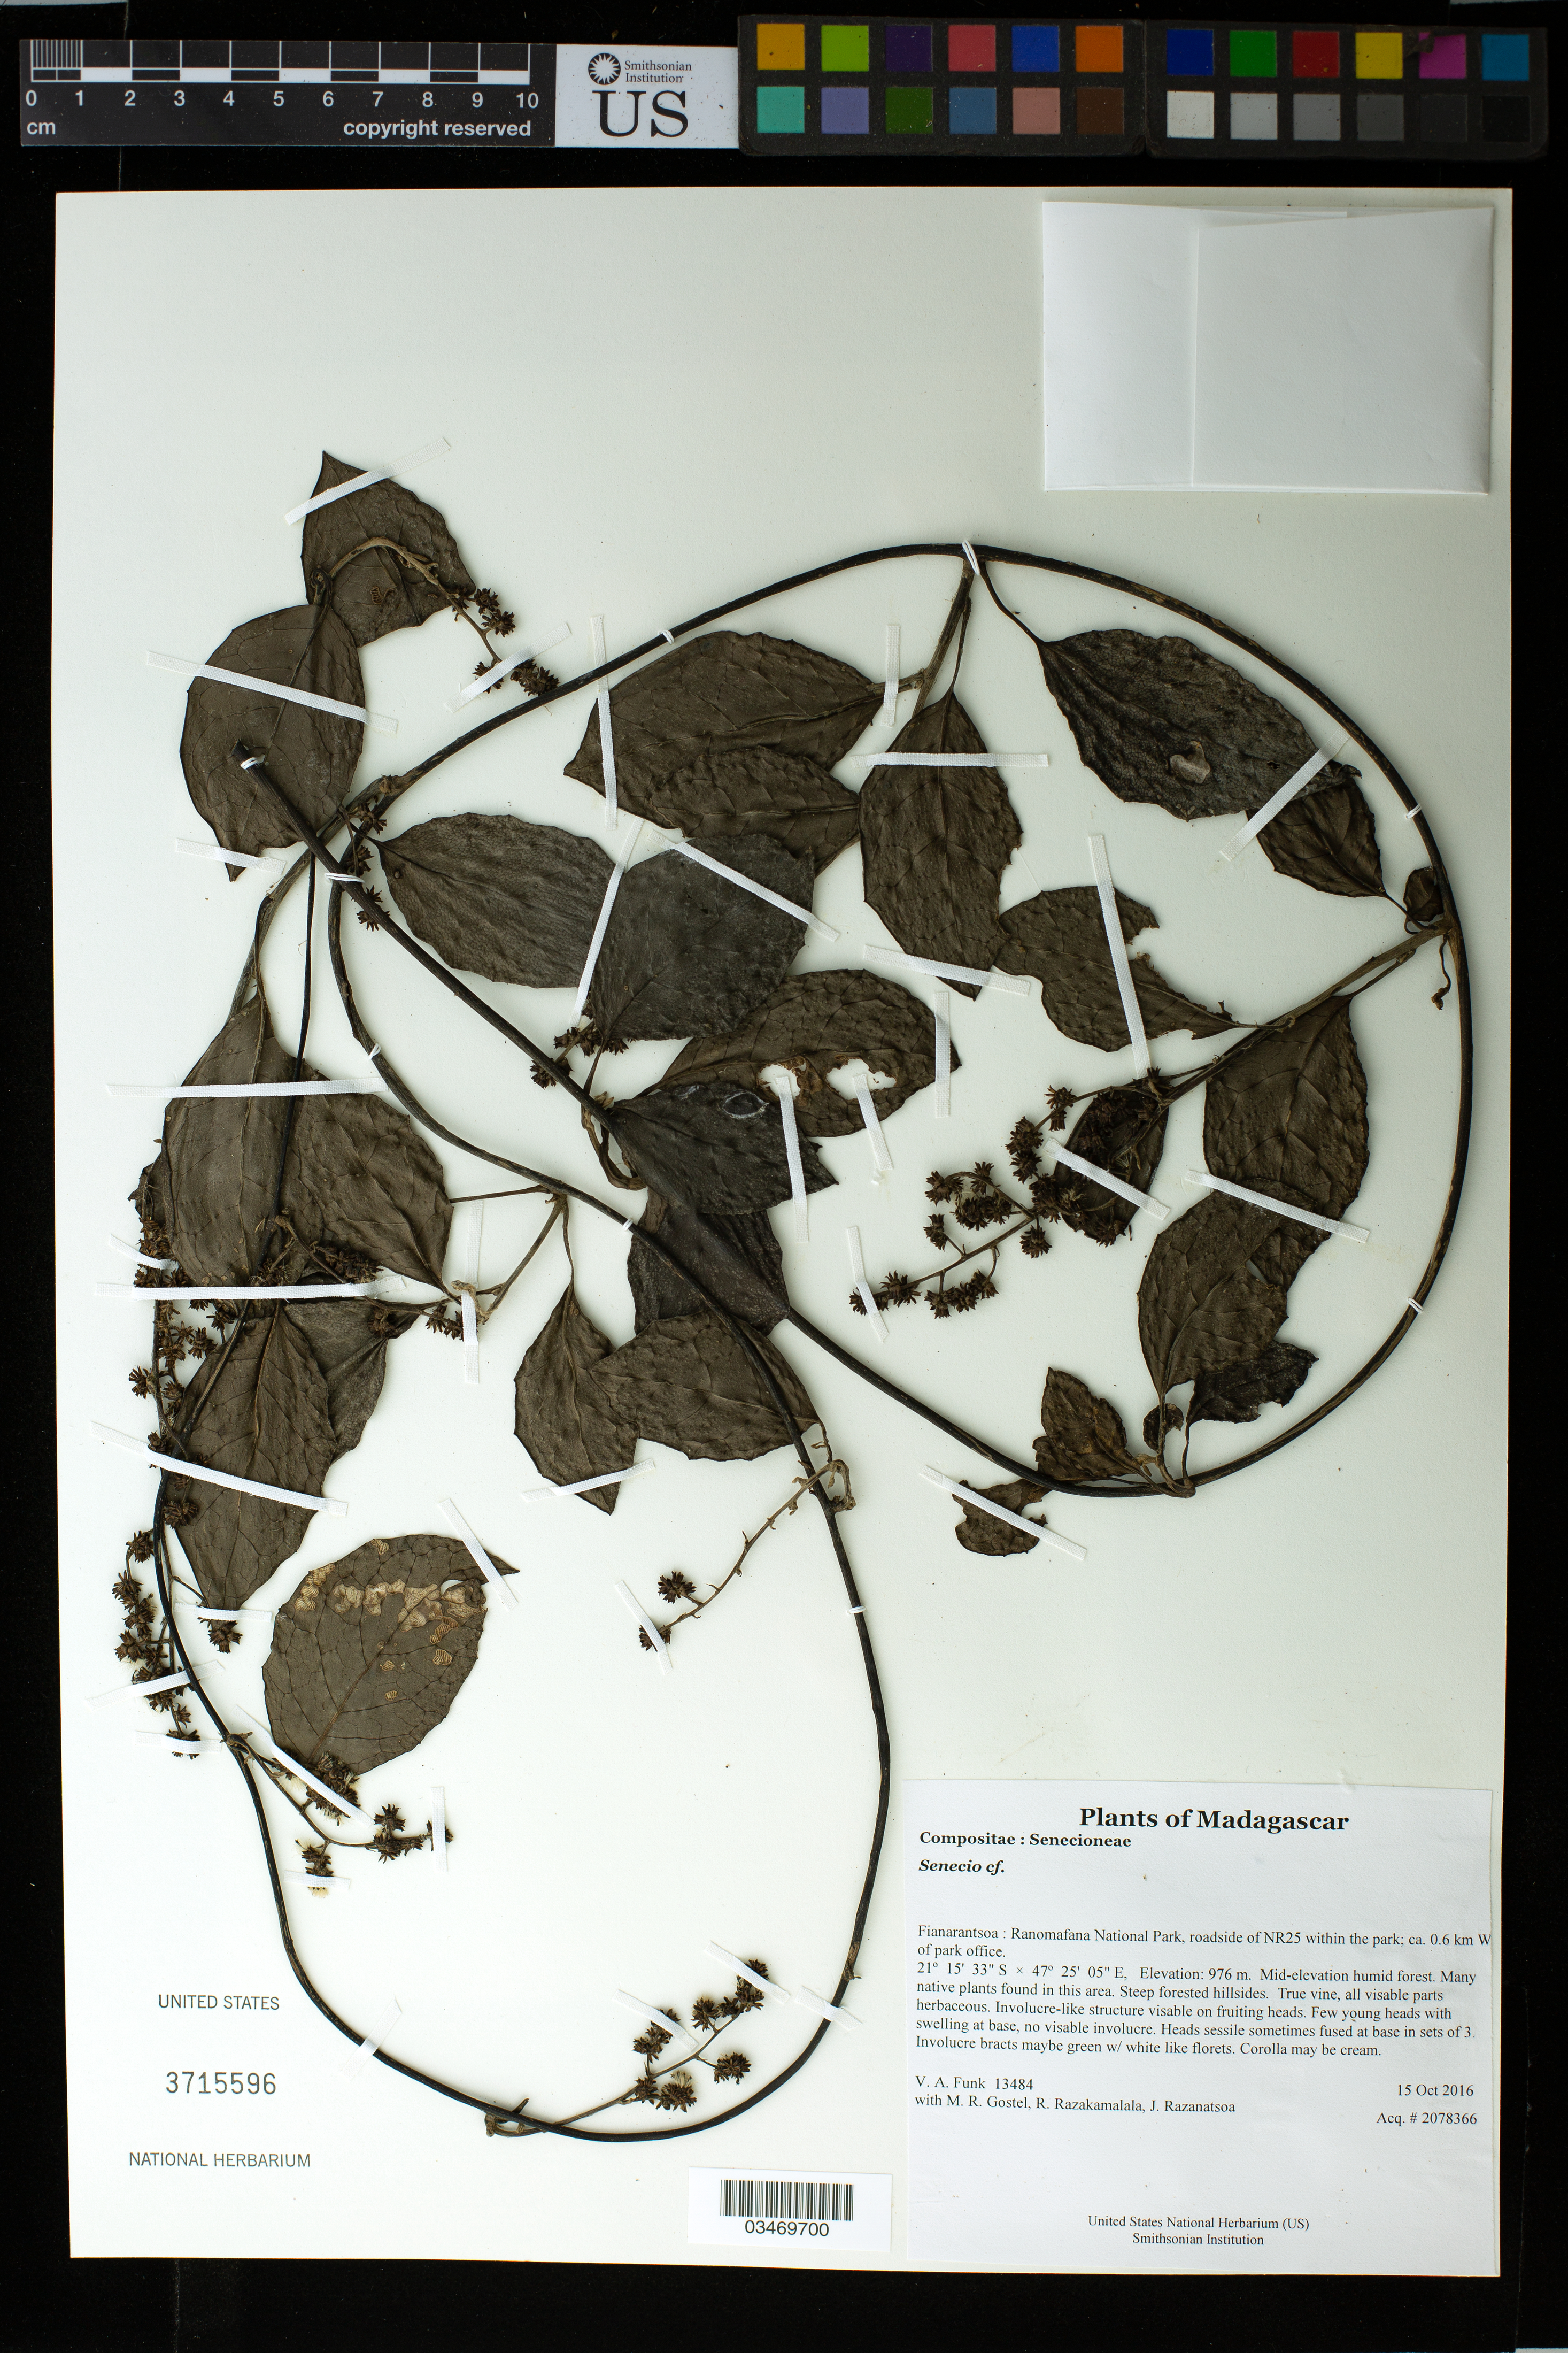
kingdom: Plantae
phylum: Tracheophyta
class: Magnoliopsida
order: Asterales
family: Asteraceae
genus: Senecio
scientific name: Senecio sp.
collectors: M. R. Gostel, R. Razakamalala & J. Razanatsoa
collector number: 13484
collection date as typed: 15 Oct 2016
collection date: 2016-10-15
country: Madagascar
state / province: Vatovavy Fitovinany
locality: Ranomafana National Park, roadside of NR25 within the park; ca. 0.6 km W of park office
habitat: Mid-elevation humid forest. Many native plants found in this area. Steep forested hillsides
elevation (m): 976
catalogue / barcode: US 3715596